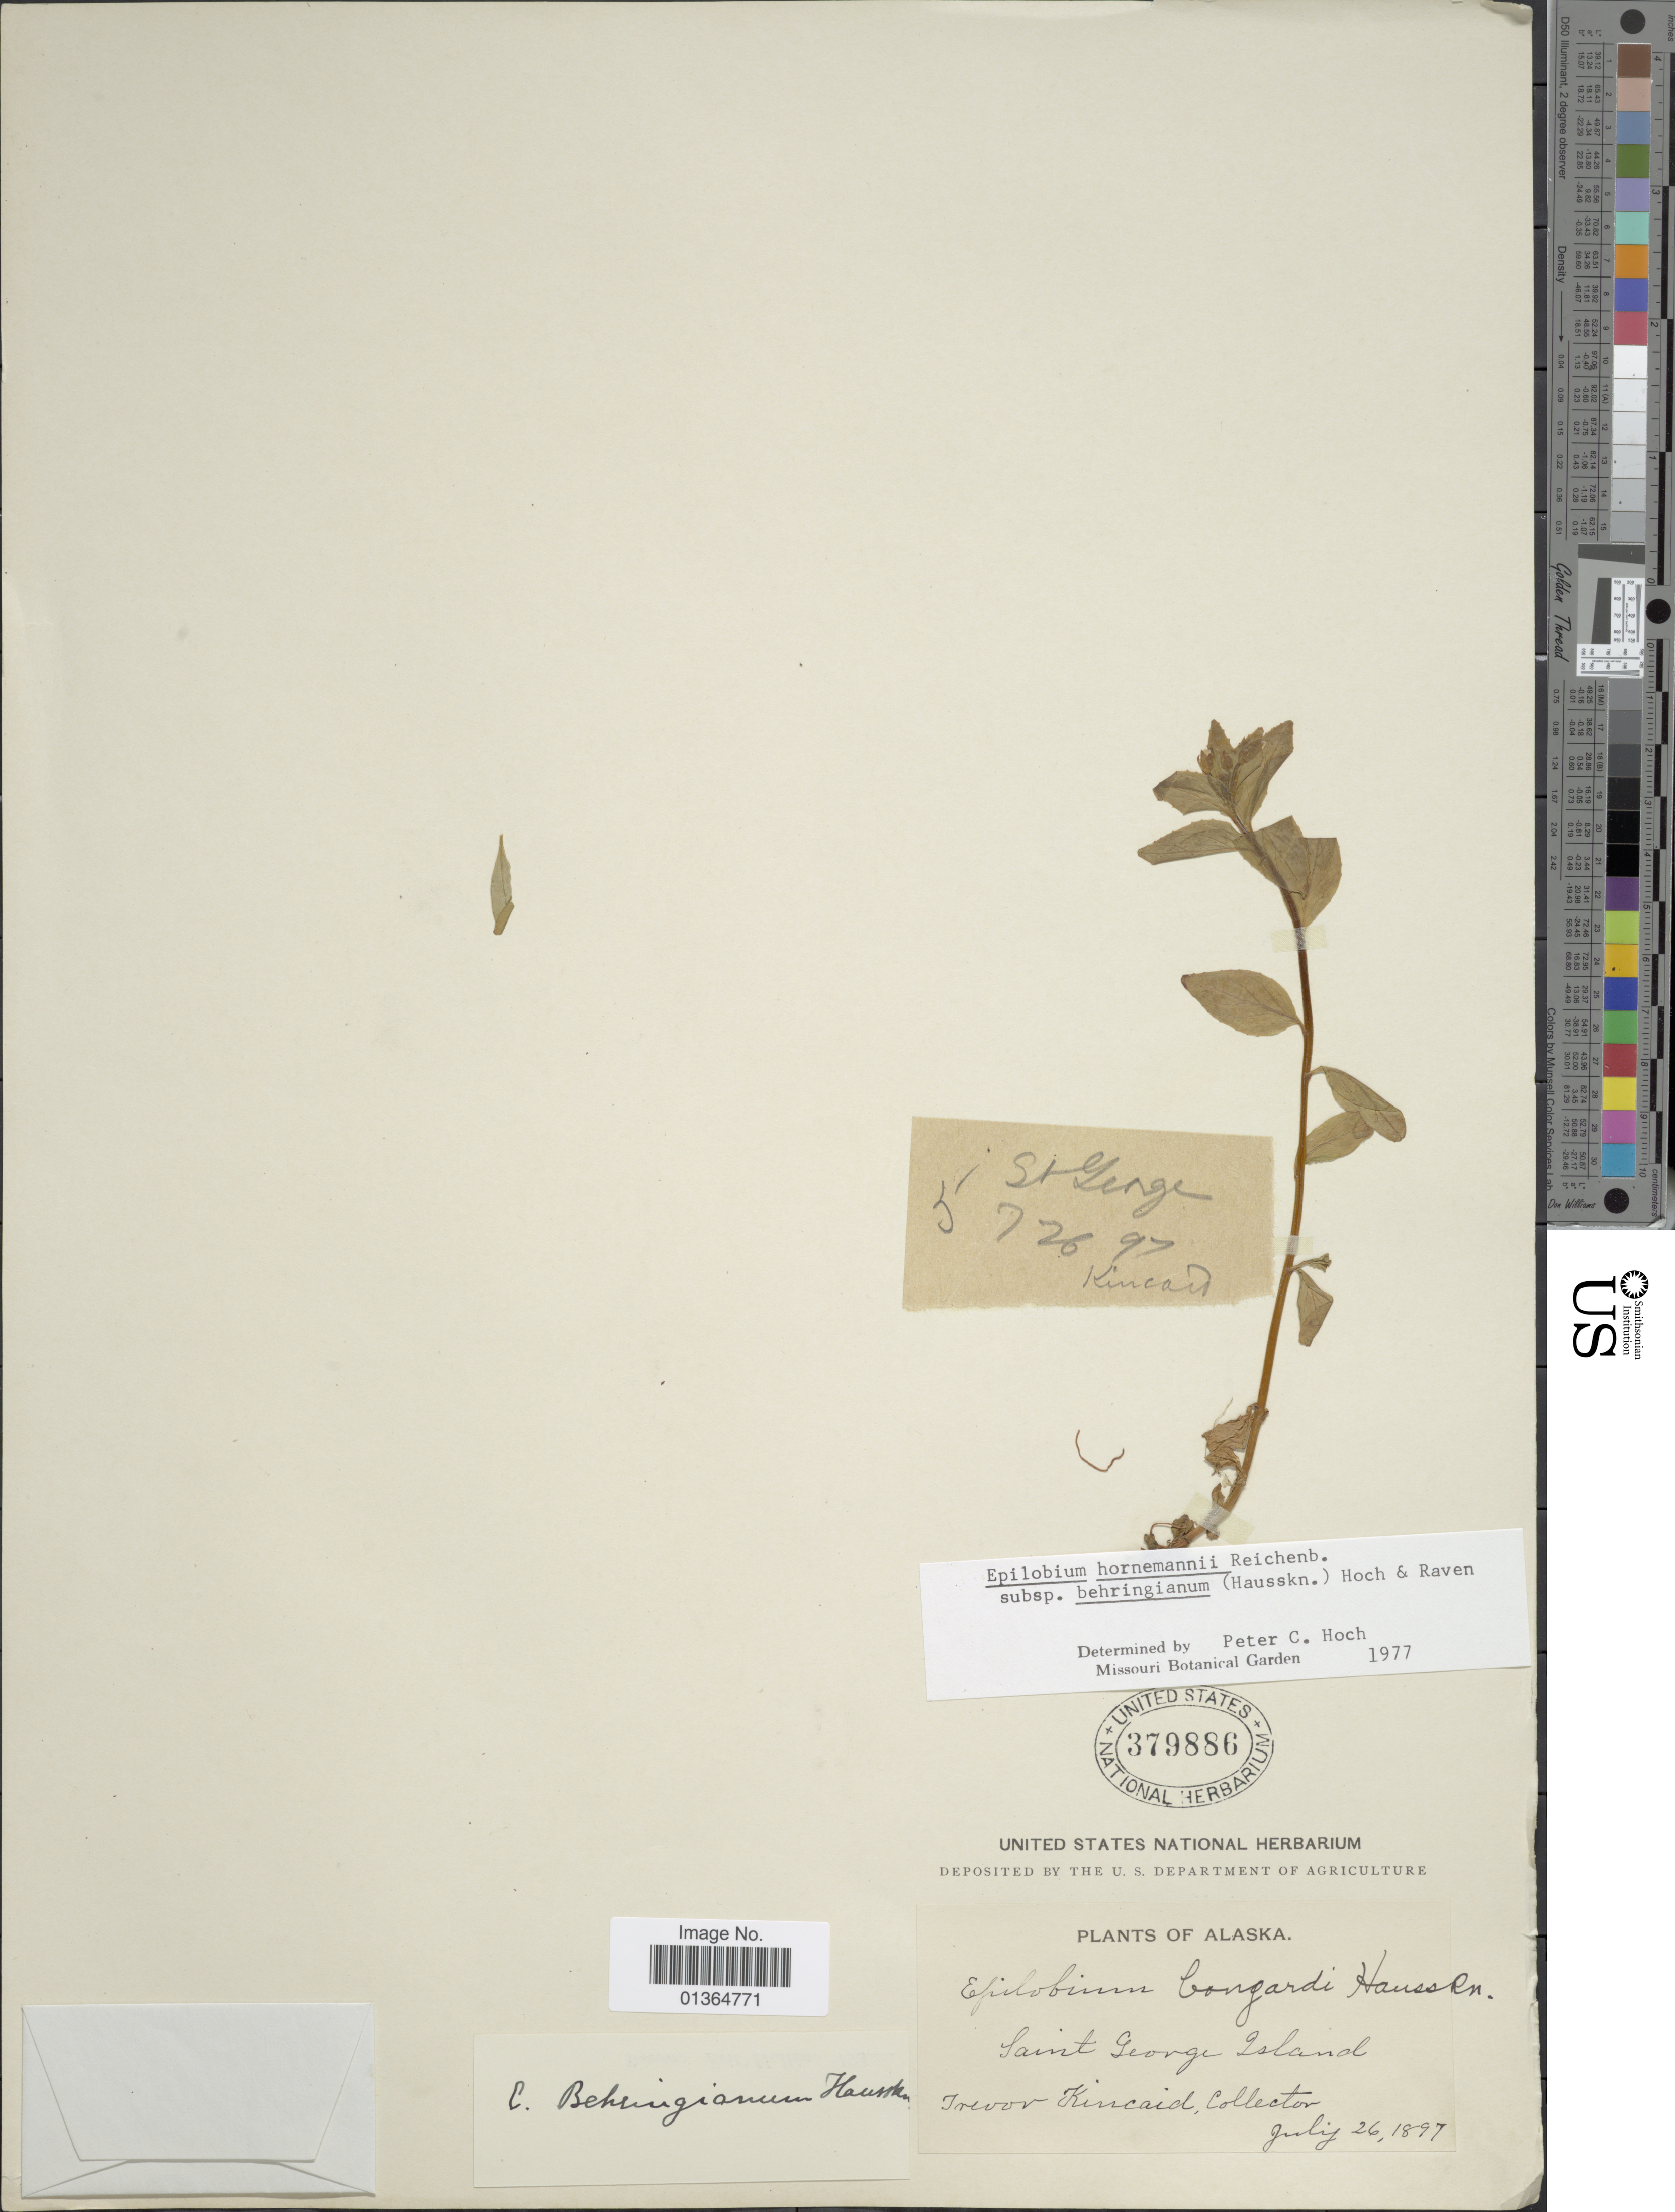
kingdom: Plantae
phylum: Tracheophyta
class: Magnoliopsida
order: Myrtales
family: Onagraceae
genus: Epilobium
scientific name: Epilobium hornemannii subsp. behringianum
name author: (Hausskn.) Hoch & P.H. Raven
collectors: T. C. Kincaid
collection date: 1897-07-26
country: United States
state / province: Alaska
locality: Saint George Island.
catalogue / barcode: US 379886